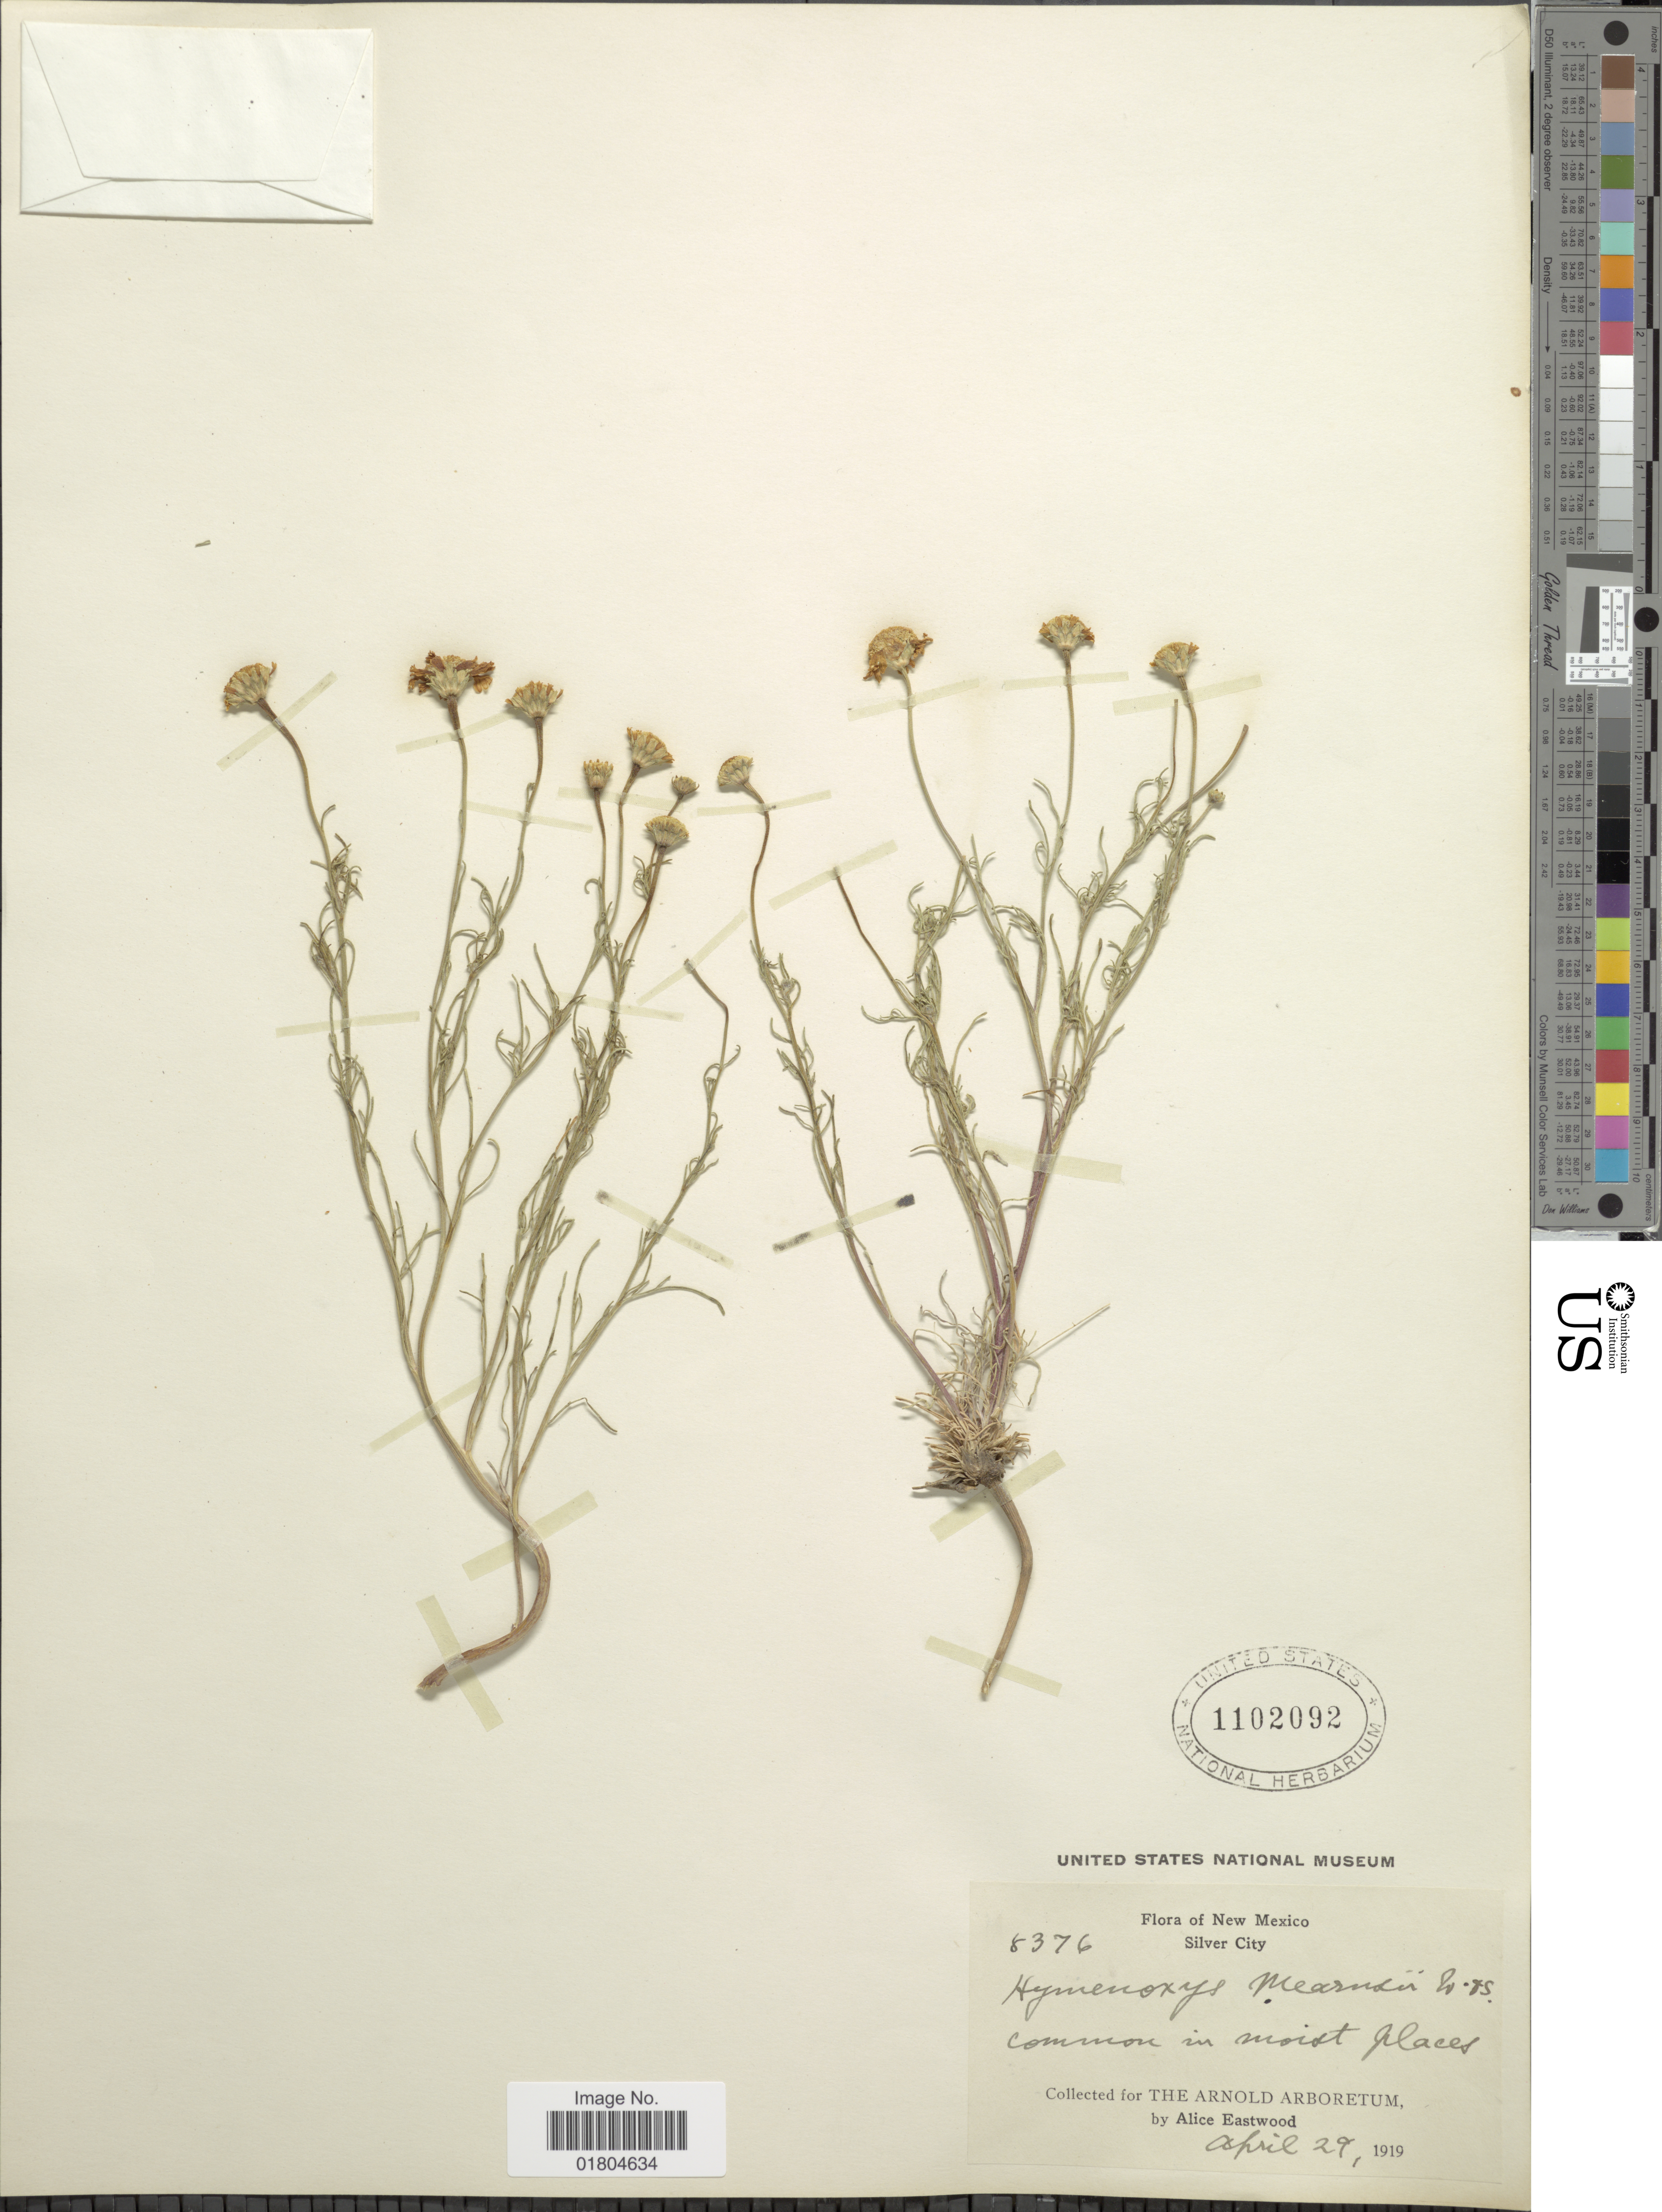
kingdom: Plantae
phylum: Tracheophyta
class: Magnoliopsida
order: Asterales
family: Asteraceae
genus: Hymenoxys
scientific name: Hymenoxys odorata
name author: DC.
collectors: A. Eastwood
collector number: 8376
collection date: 1919-04-29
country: United States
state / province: New Mexico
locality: Silver City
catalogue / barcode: US 1102092